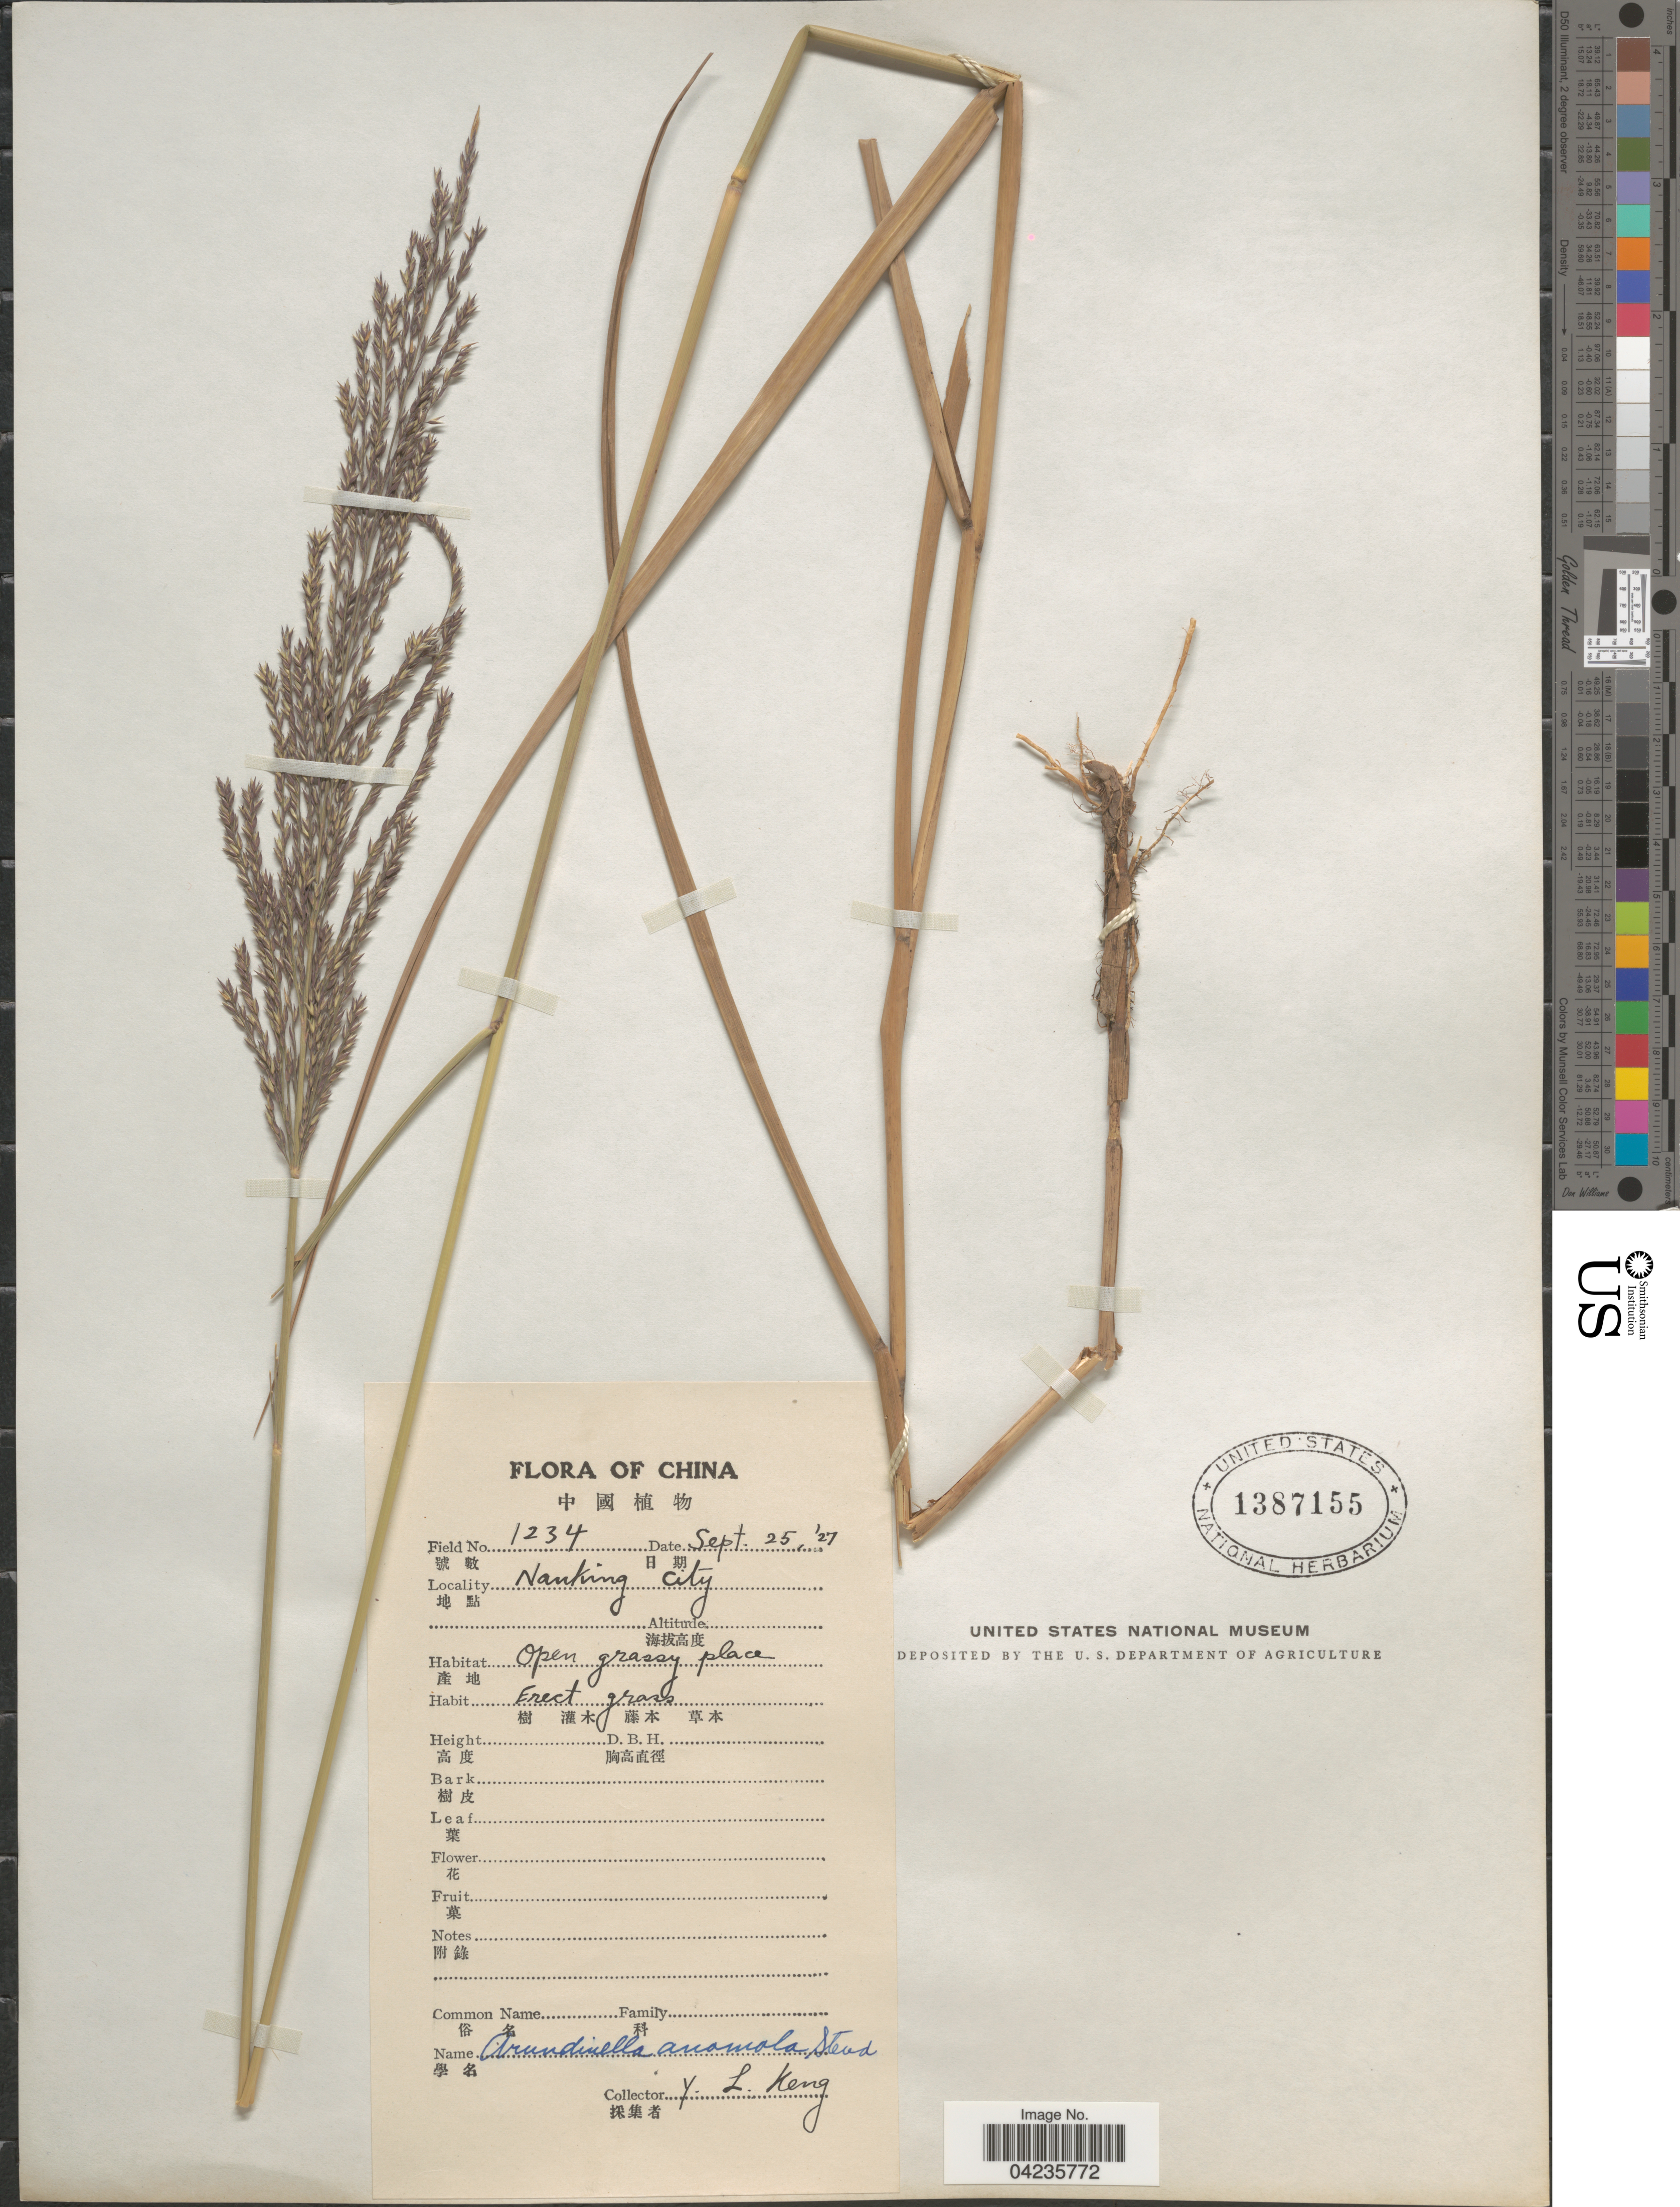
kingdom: Plantae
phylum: Tracheophyta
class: Liliopsida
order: Poales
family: Poaceae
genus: Arundinella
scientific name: Arundinella hirta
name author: (Thunb.) Tanaka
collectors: Y. L. Keng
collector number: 1234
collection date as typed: Transcribed d/m/y: 25/9/27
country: China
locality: Nankin city.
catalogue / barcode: US 1387155